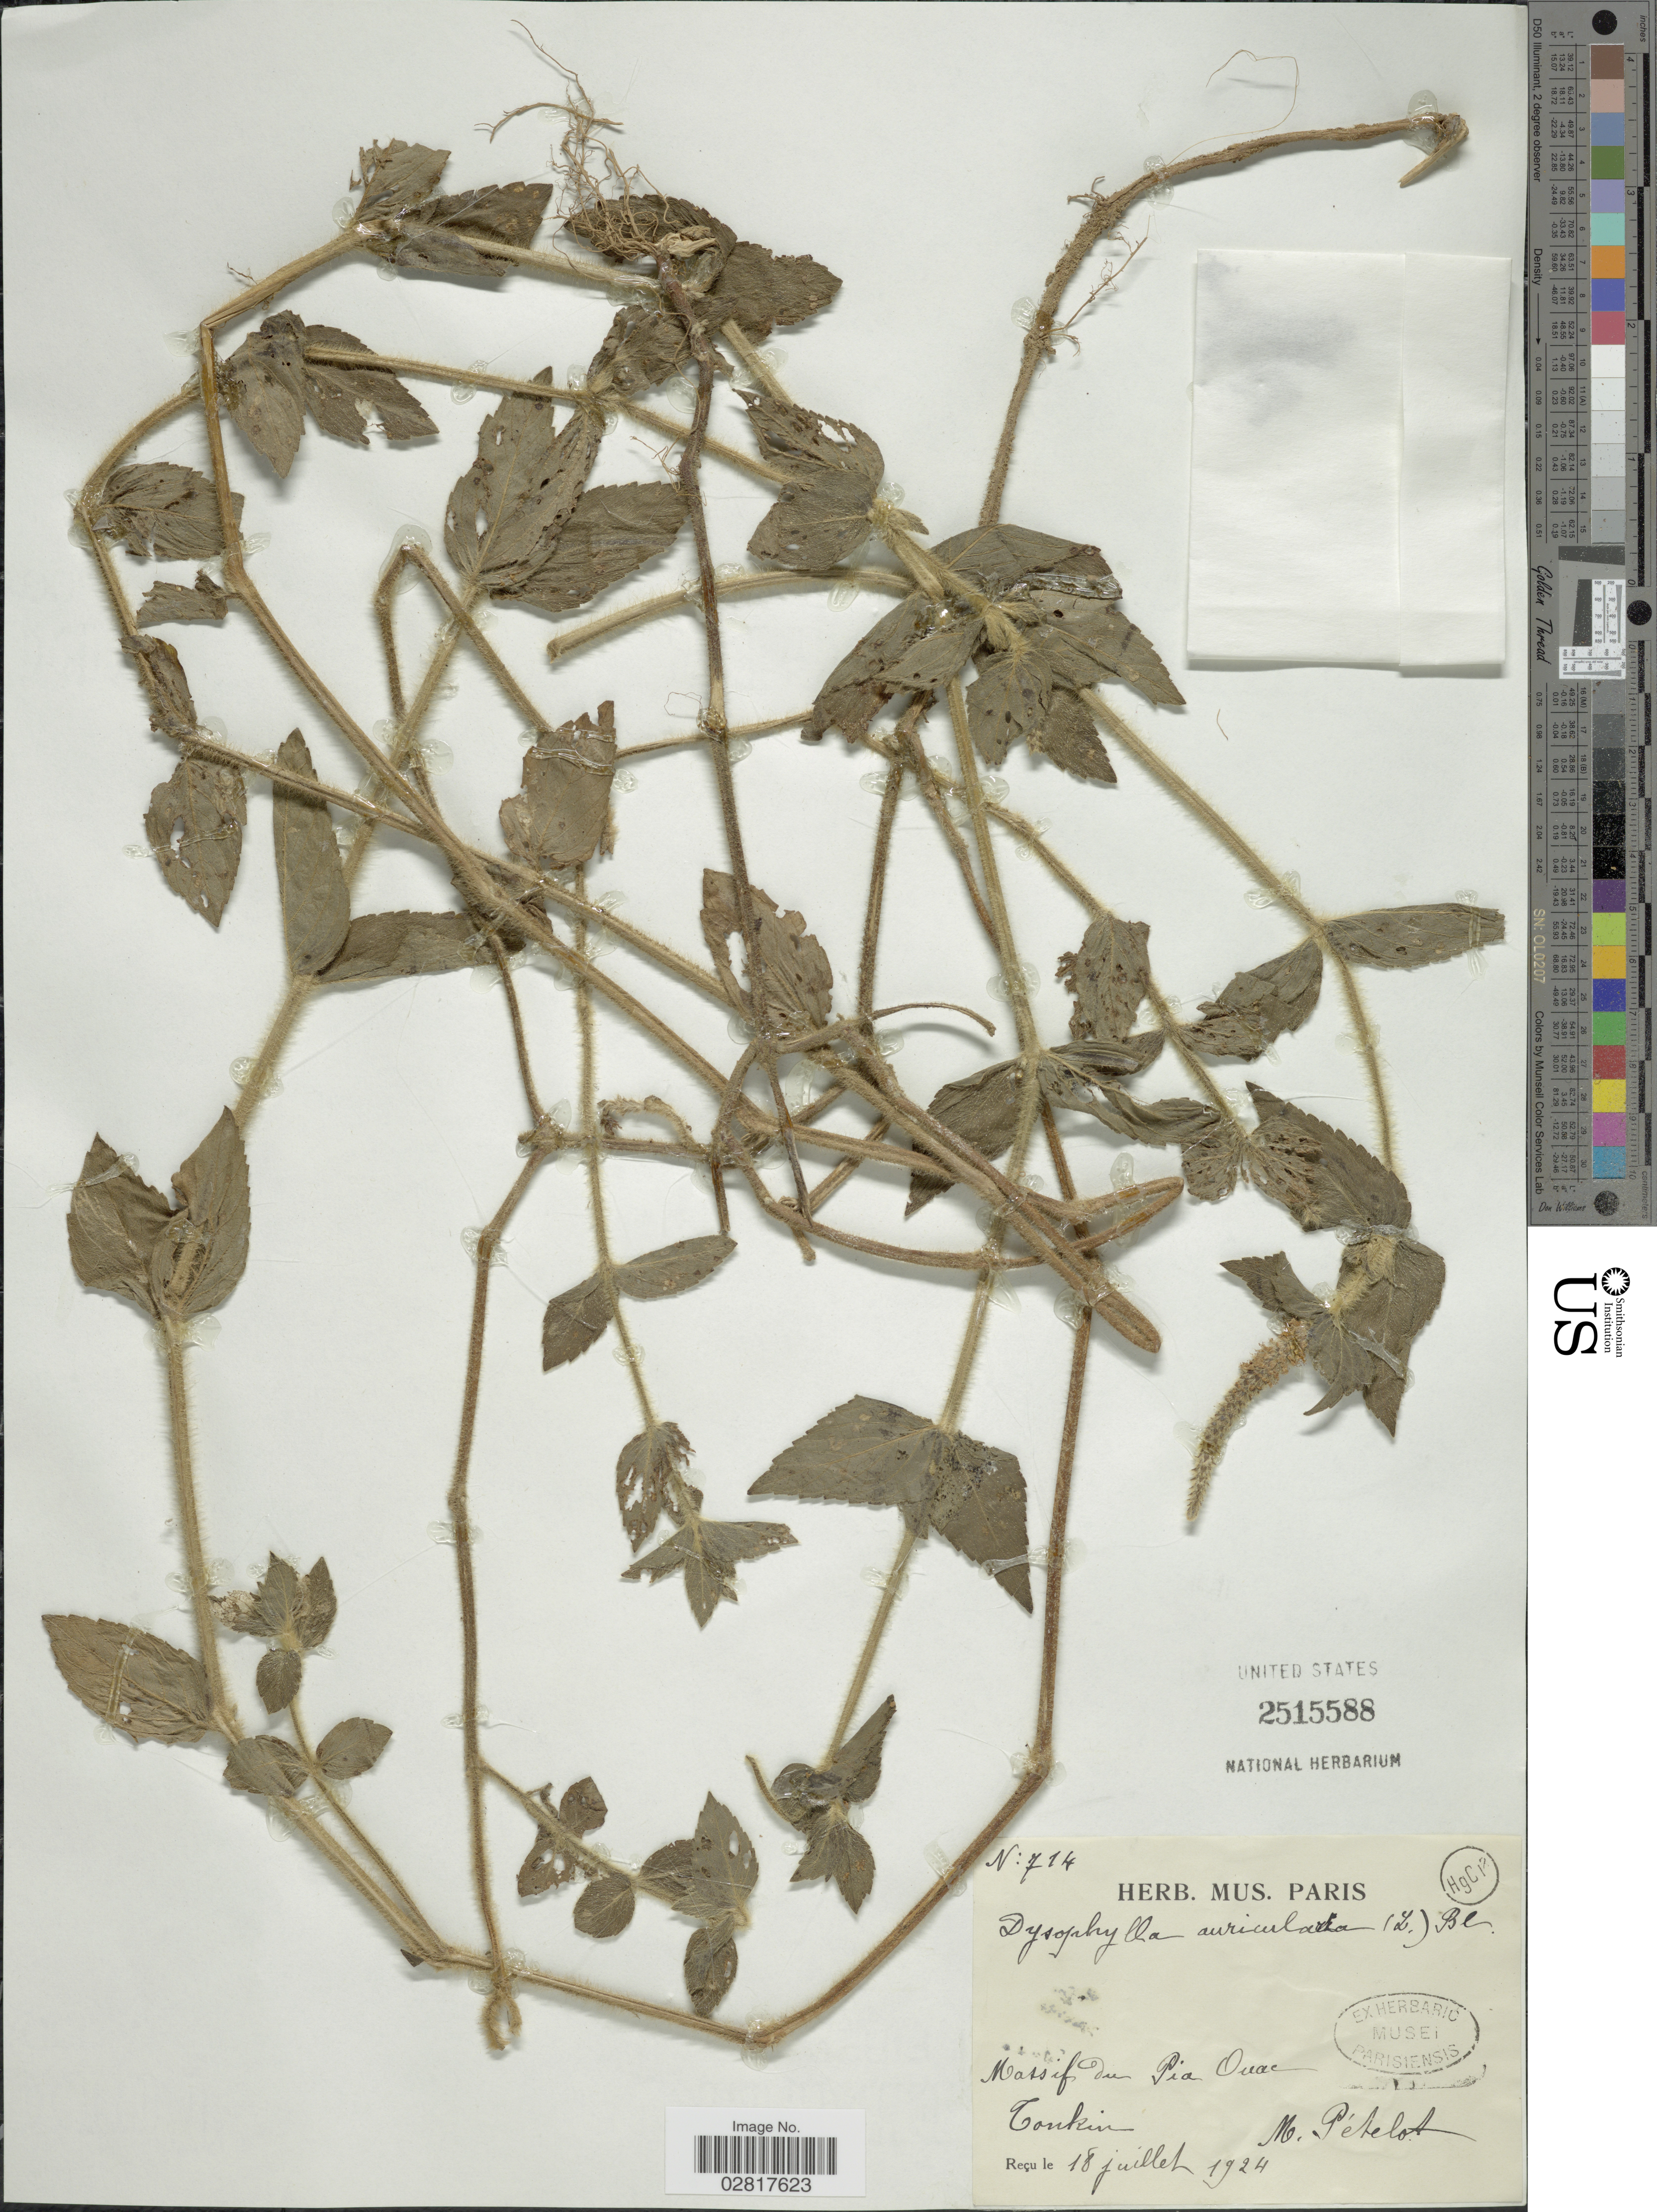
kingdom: Plantae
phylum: Tracheophyta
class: Magnoliopsida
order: Lamiales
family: Lamiaceae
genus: Pogostemon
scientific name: Pogostemon auricularius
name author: (L.) Hassk.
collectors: M. Petelot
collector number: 714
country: Vietnam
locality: Massif du Pia Ouac, Tonkin.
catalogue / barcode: US 2515588